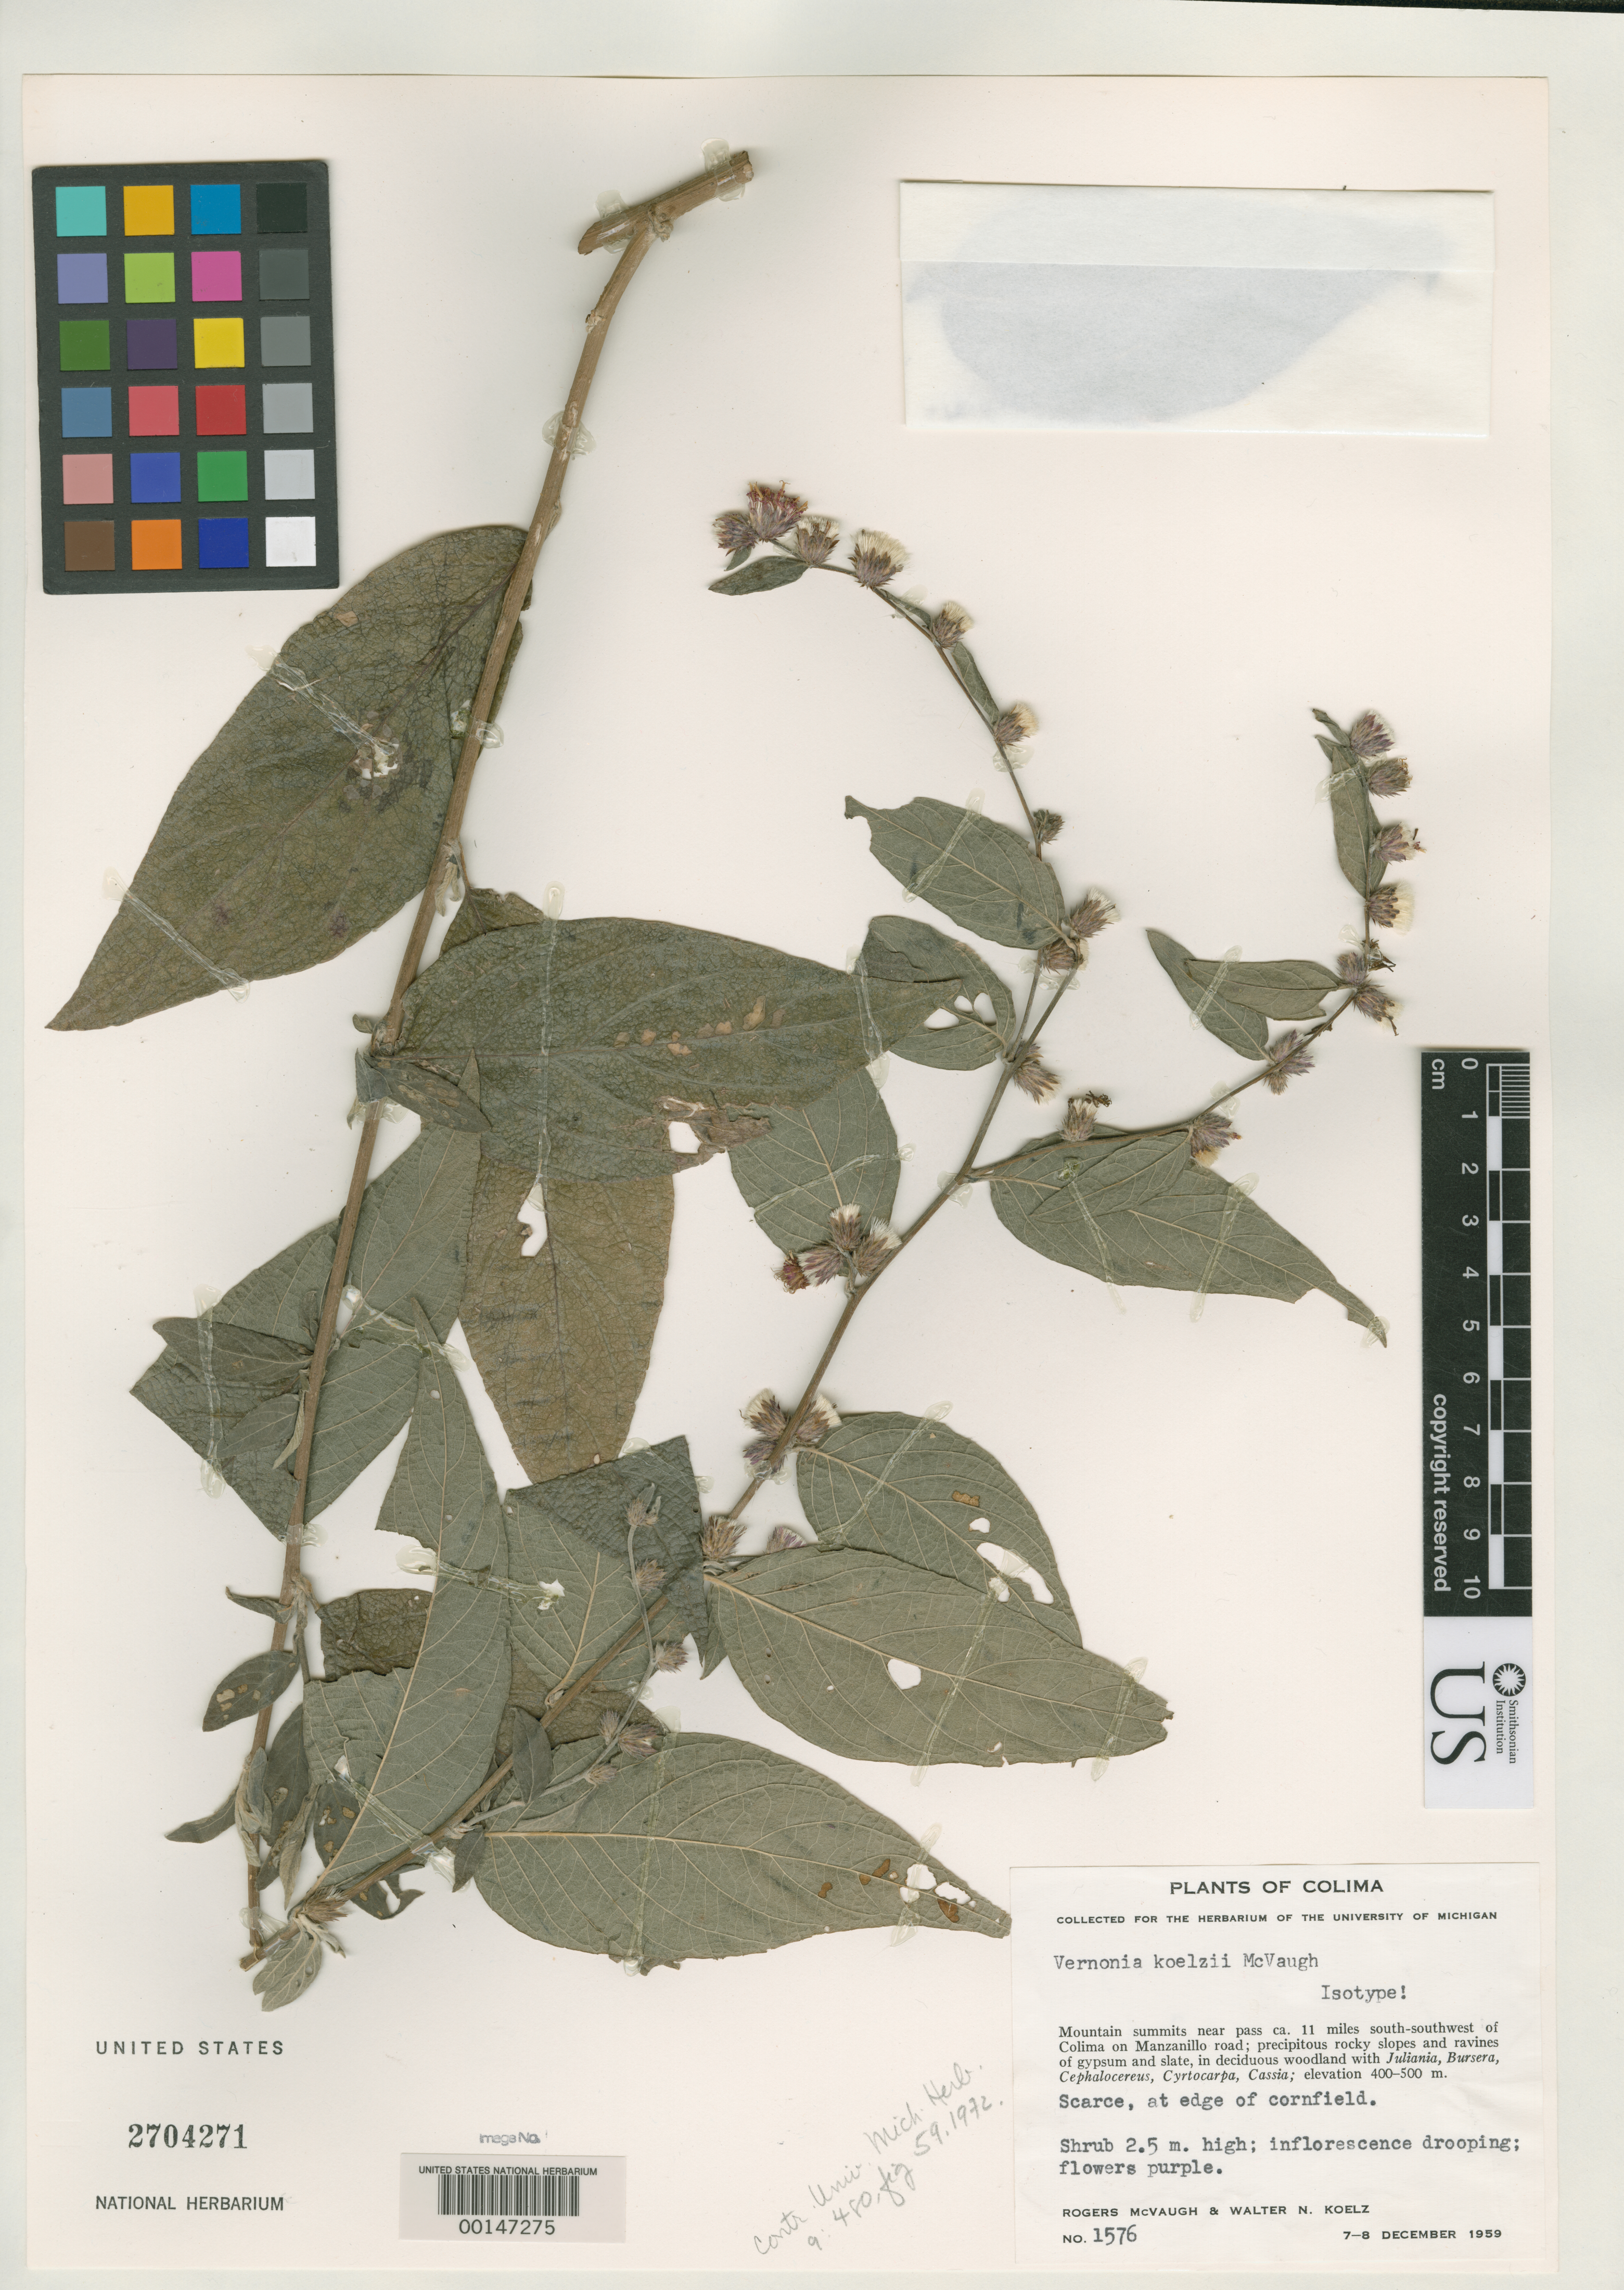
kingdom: Plantae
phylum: Tracheophyta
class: Magnoliopsida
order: Asterales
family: Asteraceae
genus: Vernonia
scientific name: Vernonia koelzii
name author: McVaugh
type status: Isotype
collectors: R. McVaugh & W. N. Koelz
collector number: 1576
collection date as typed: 07 Dec 1959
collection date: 1959-12-07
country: Mexico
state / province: Colima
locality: SSW of Colima on Manzanillo Road.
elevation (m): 400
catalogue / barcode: US 2704271